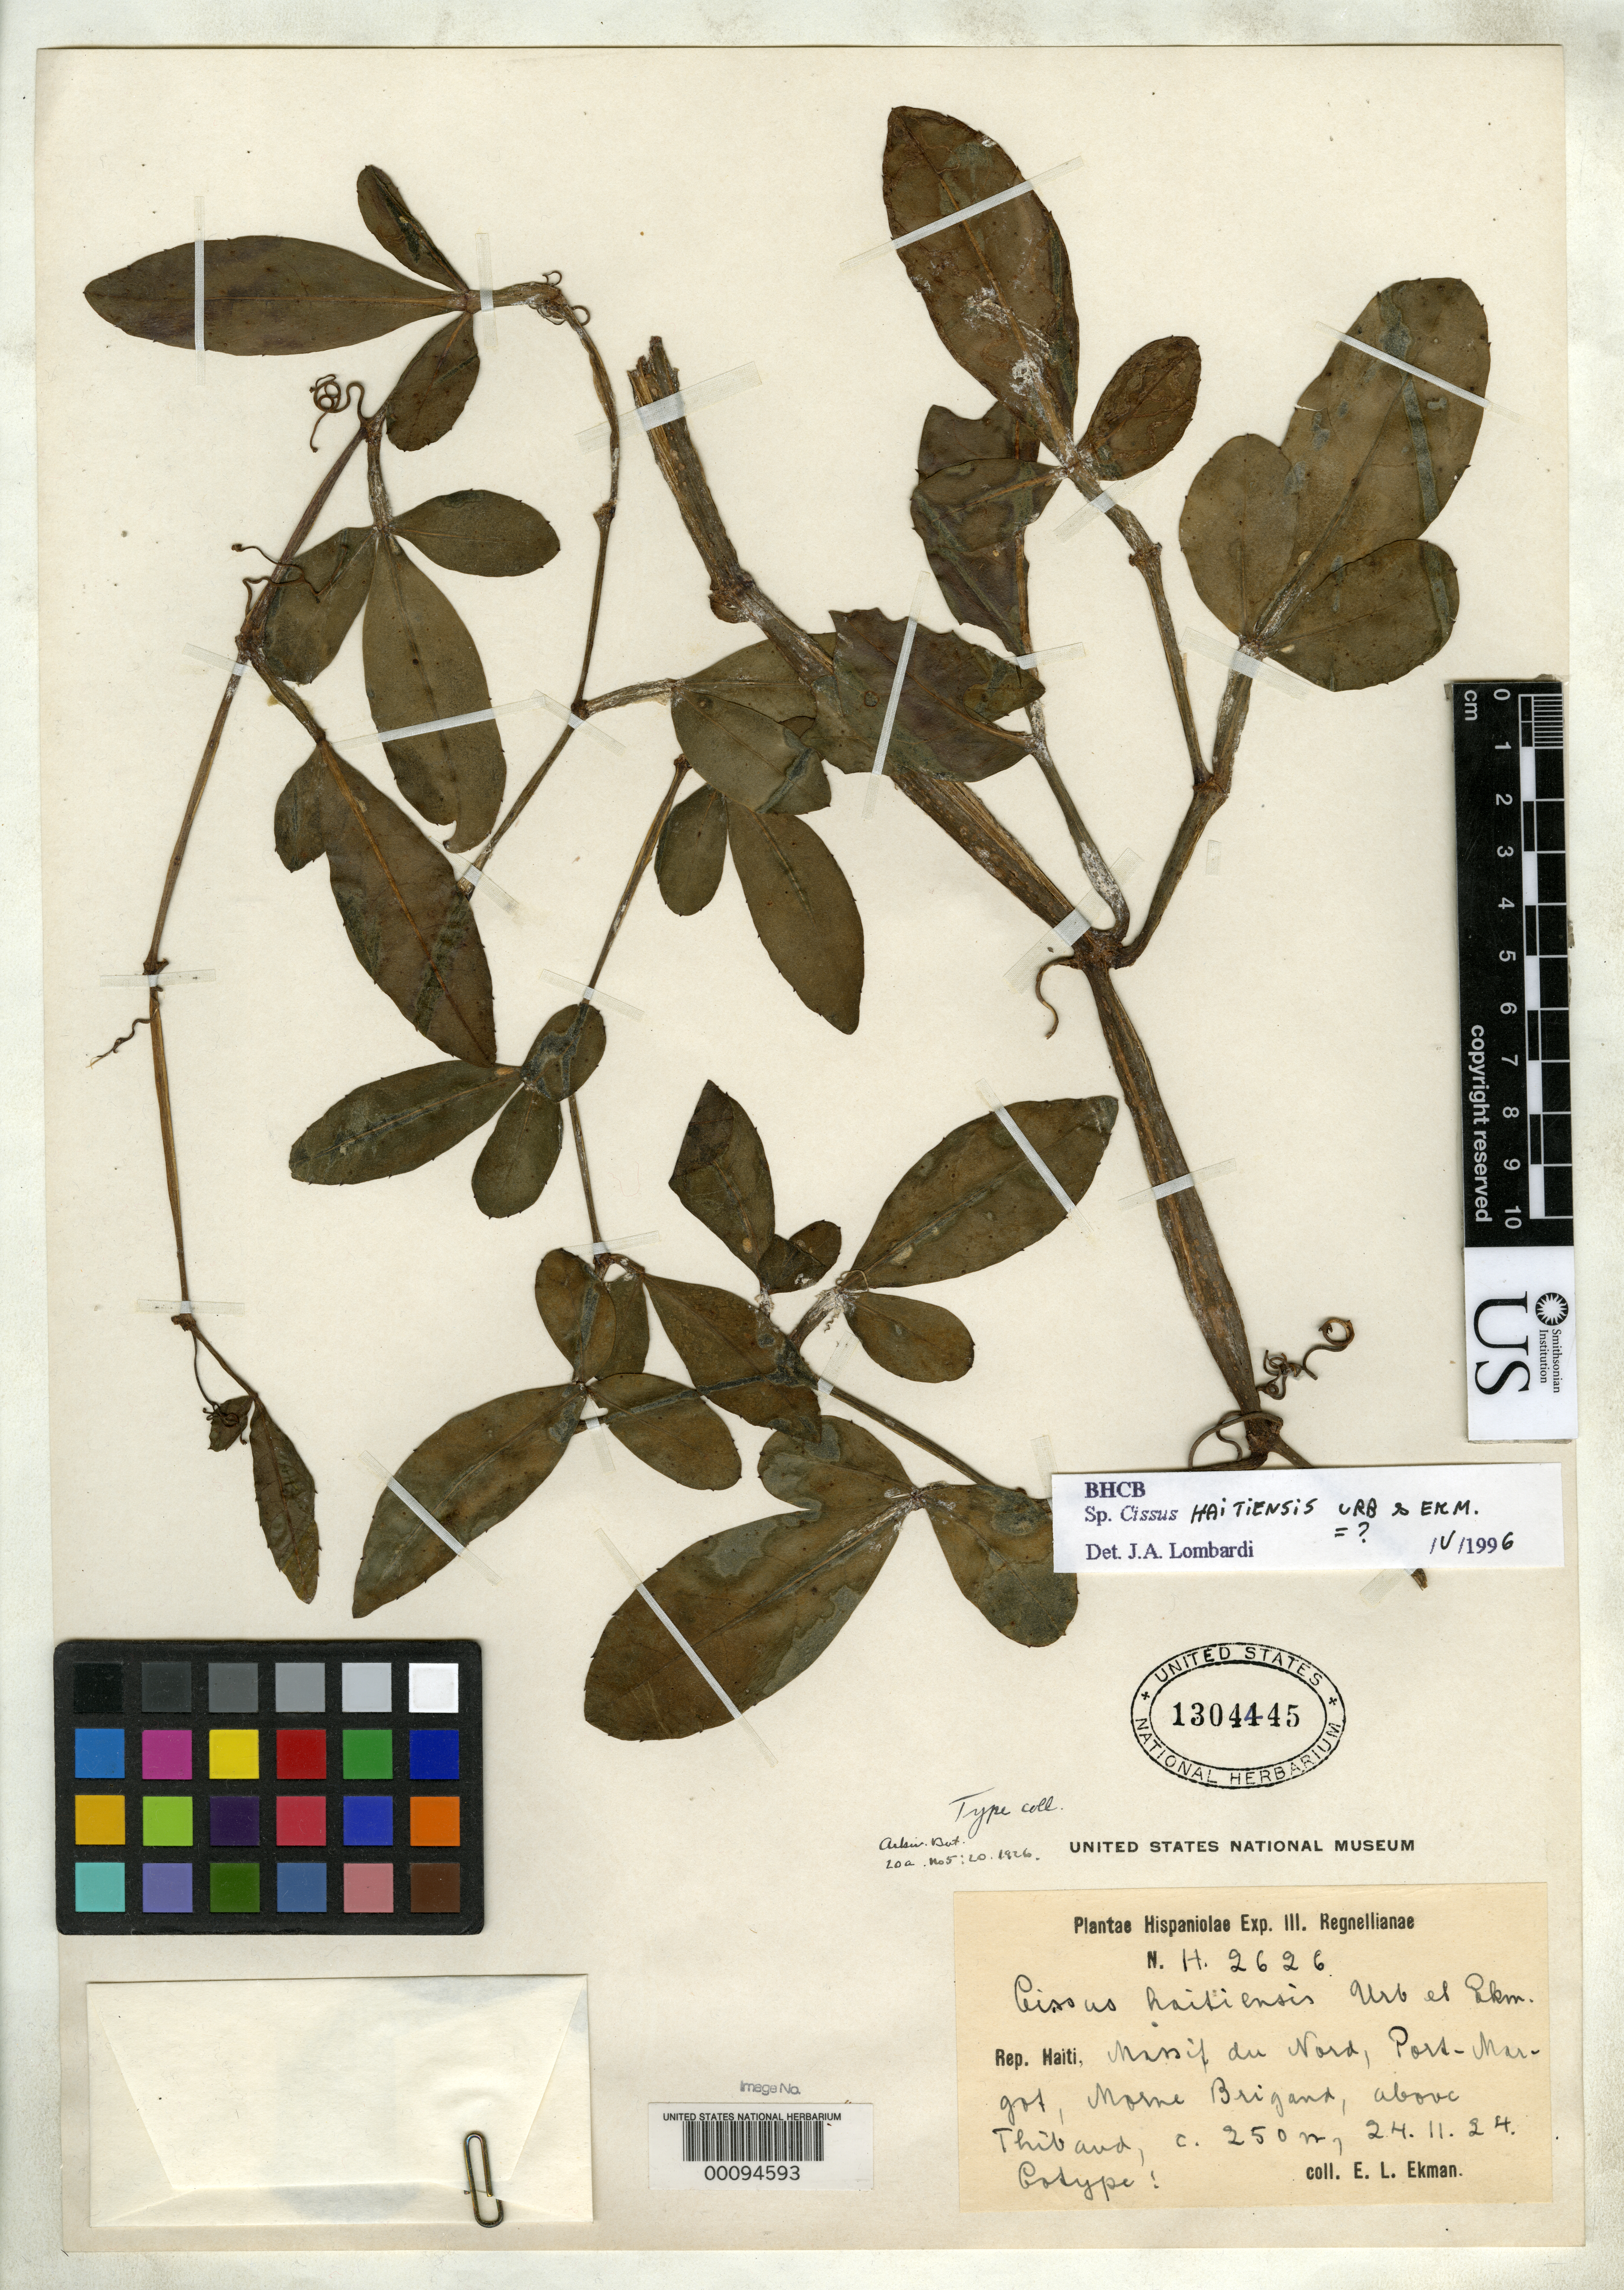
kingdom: Plantae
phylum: Tracheophyta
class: Magnoliopsida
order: Vitales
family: Vitaceae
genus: Cissus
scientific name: Cissus haitiensis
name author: Urb. & Ekman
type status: Isotype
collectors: E. L. Ekman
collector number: H 2626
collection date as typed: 24 Nov 1924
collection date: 1924-11-24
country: Haiti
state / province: Nord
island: Hispaniola Island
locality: Morne Brigand, above Thibaud.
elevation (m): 250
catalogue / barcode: US 1304445